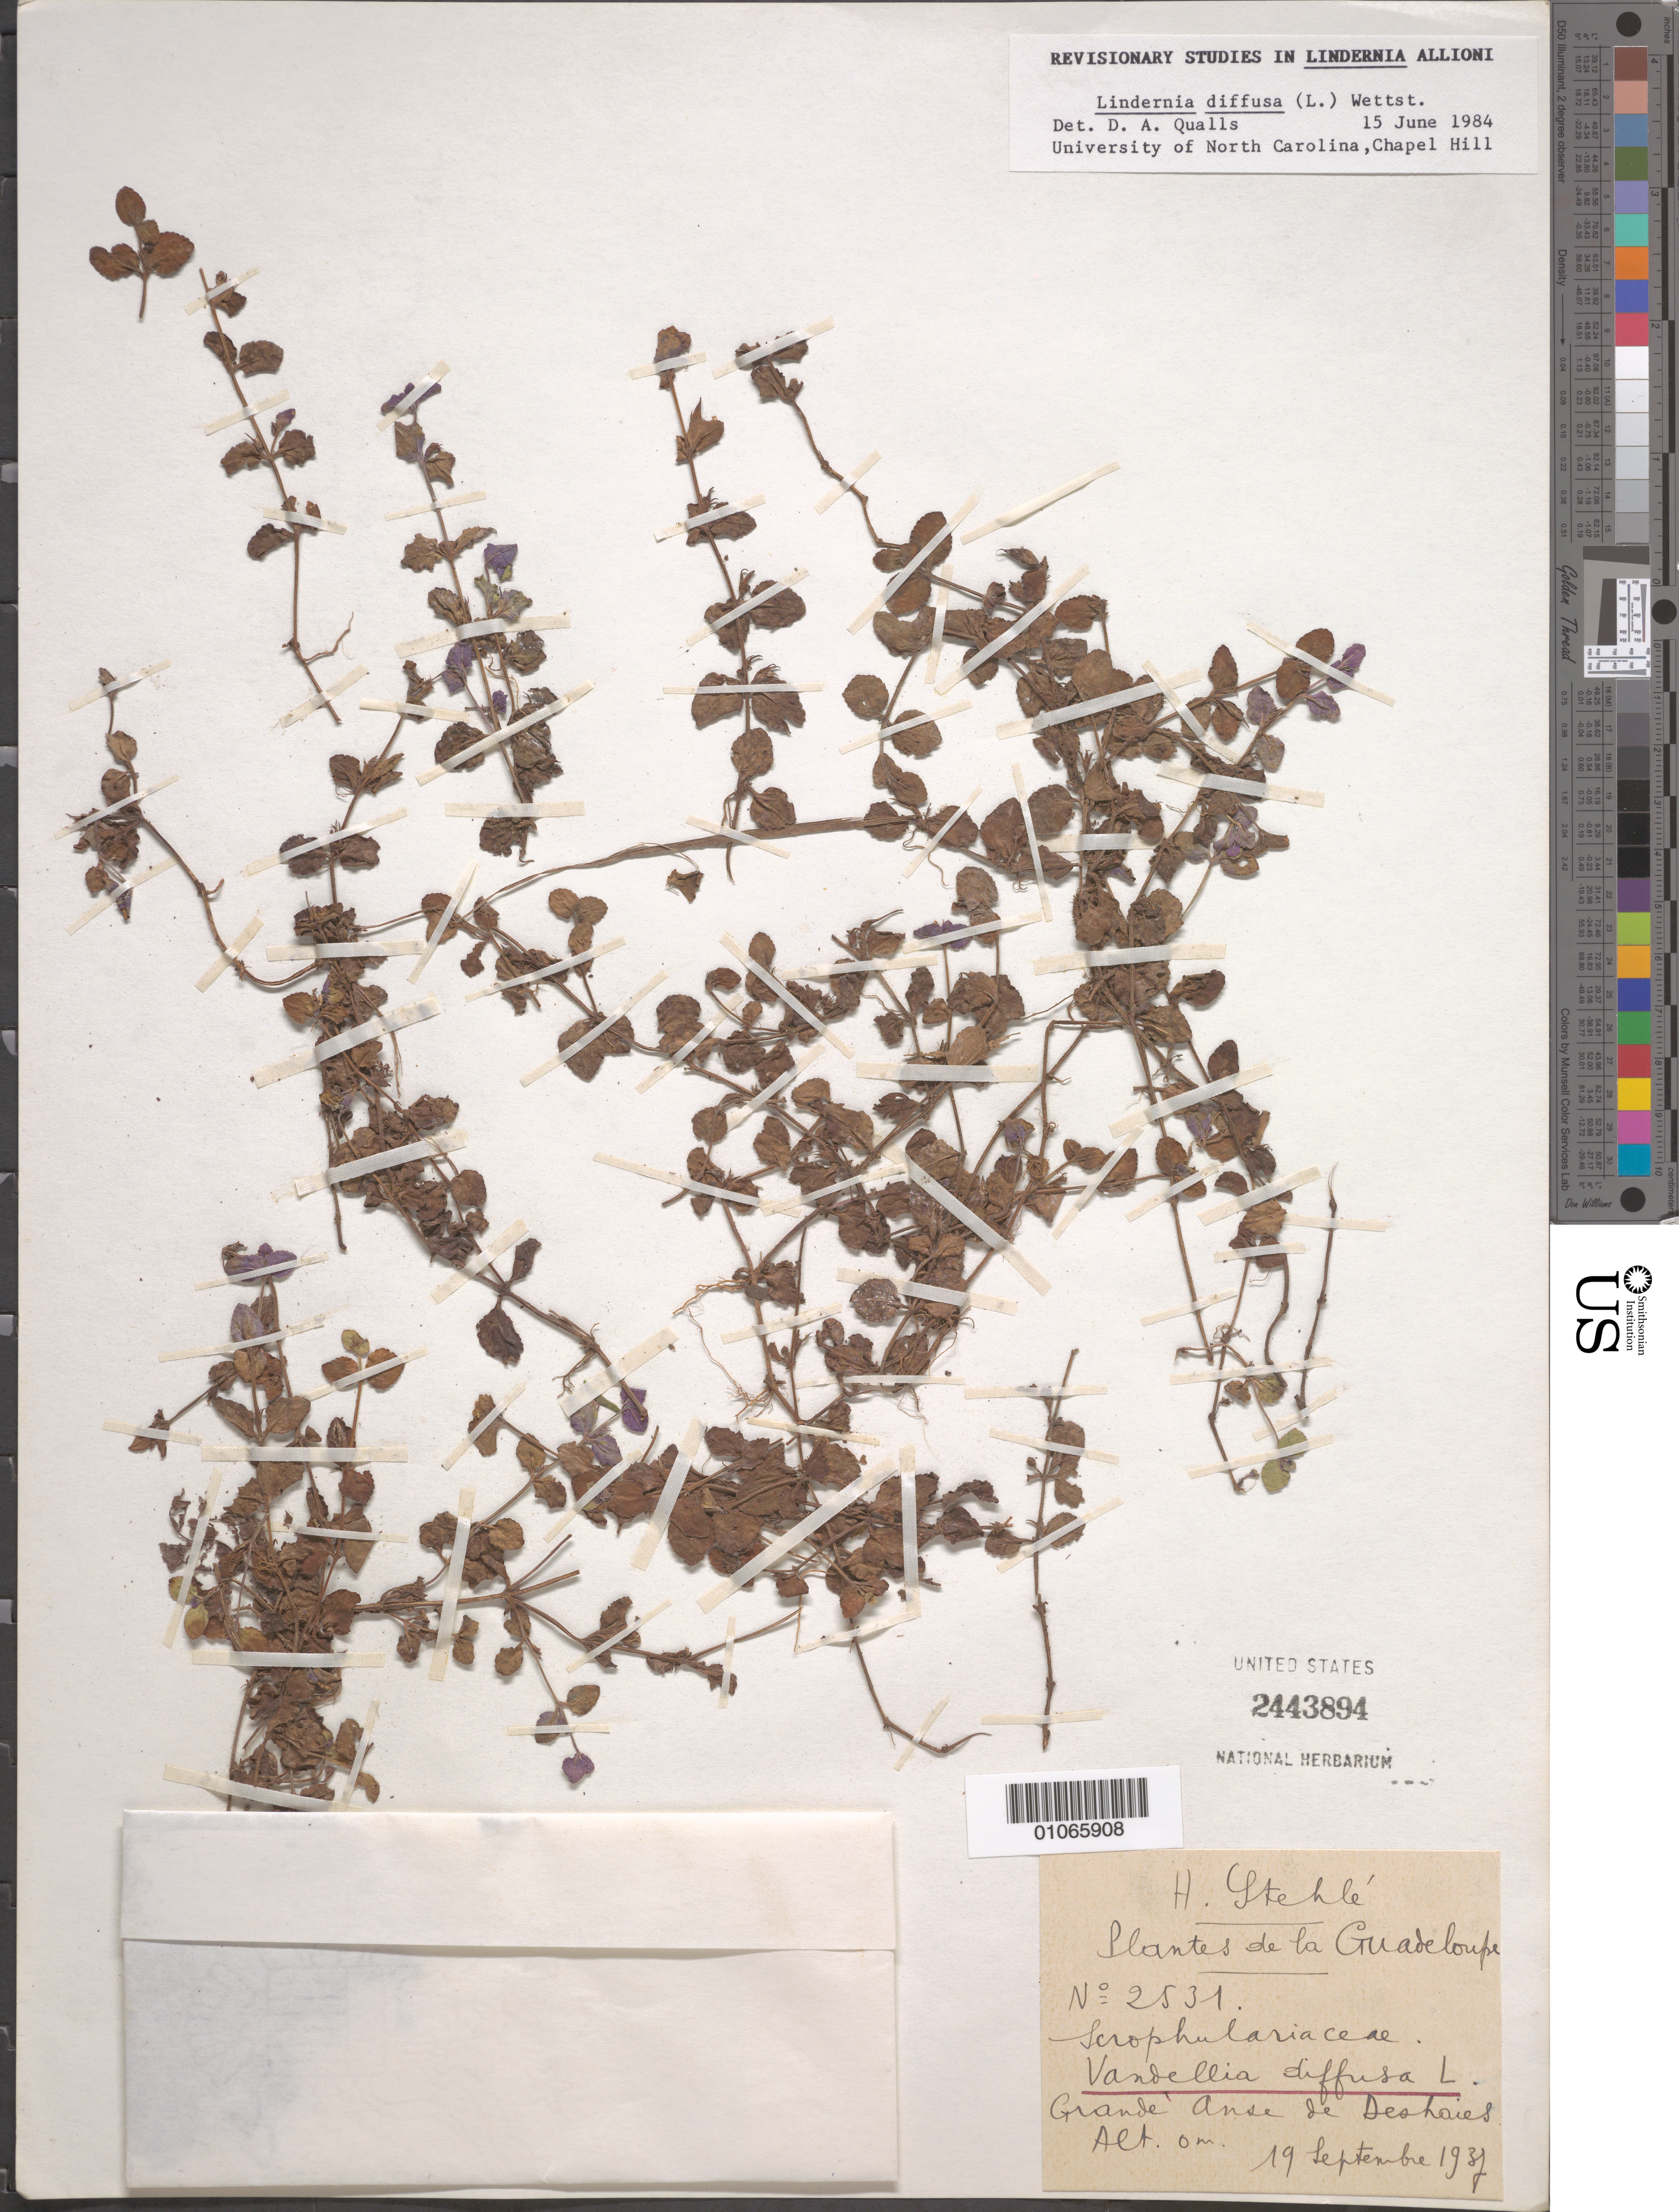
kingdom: Plantae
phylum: Tracheophyta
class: Magnoliopsida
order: Lamiales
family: Linderniaceae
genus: Lindernia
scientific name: Lindernia diffusa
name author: (L.) Wettst.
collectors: H. Stehlé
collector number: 2531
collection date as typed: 19 Sep 1939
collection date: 1939-09-19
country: Guadeloupe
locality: Grande Anse de Deshoies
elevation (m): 0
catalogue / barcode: US 2443894